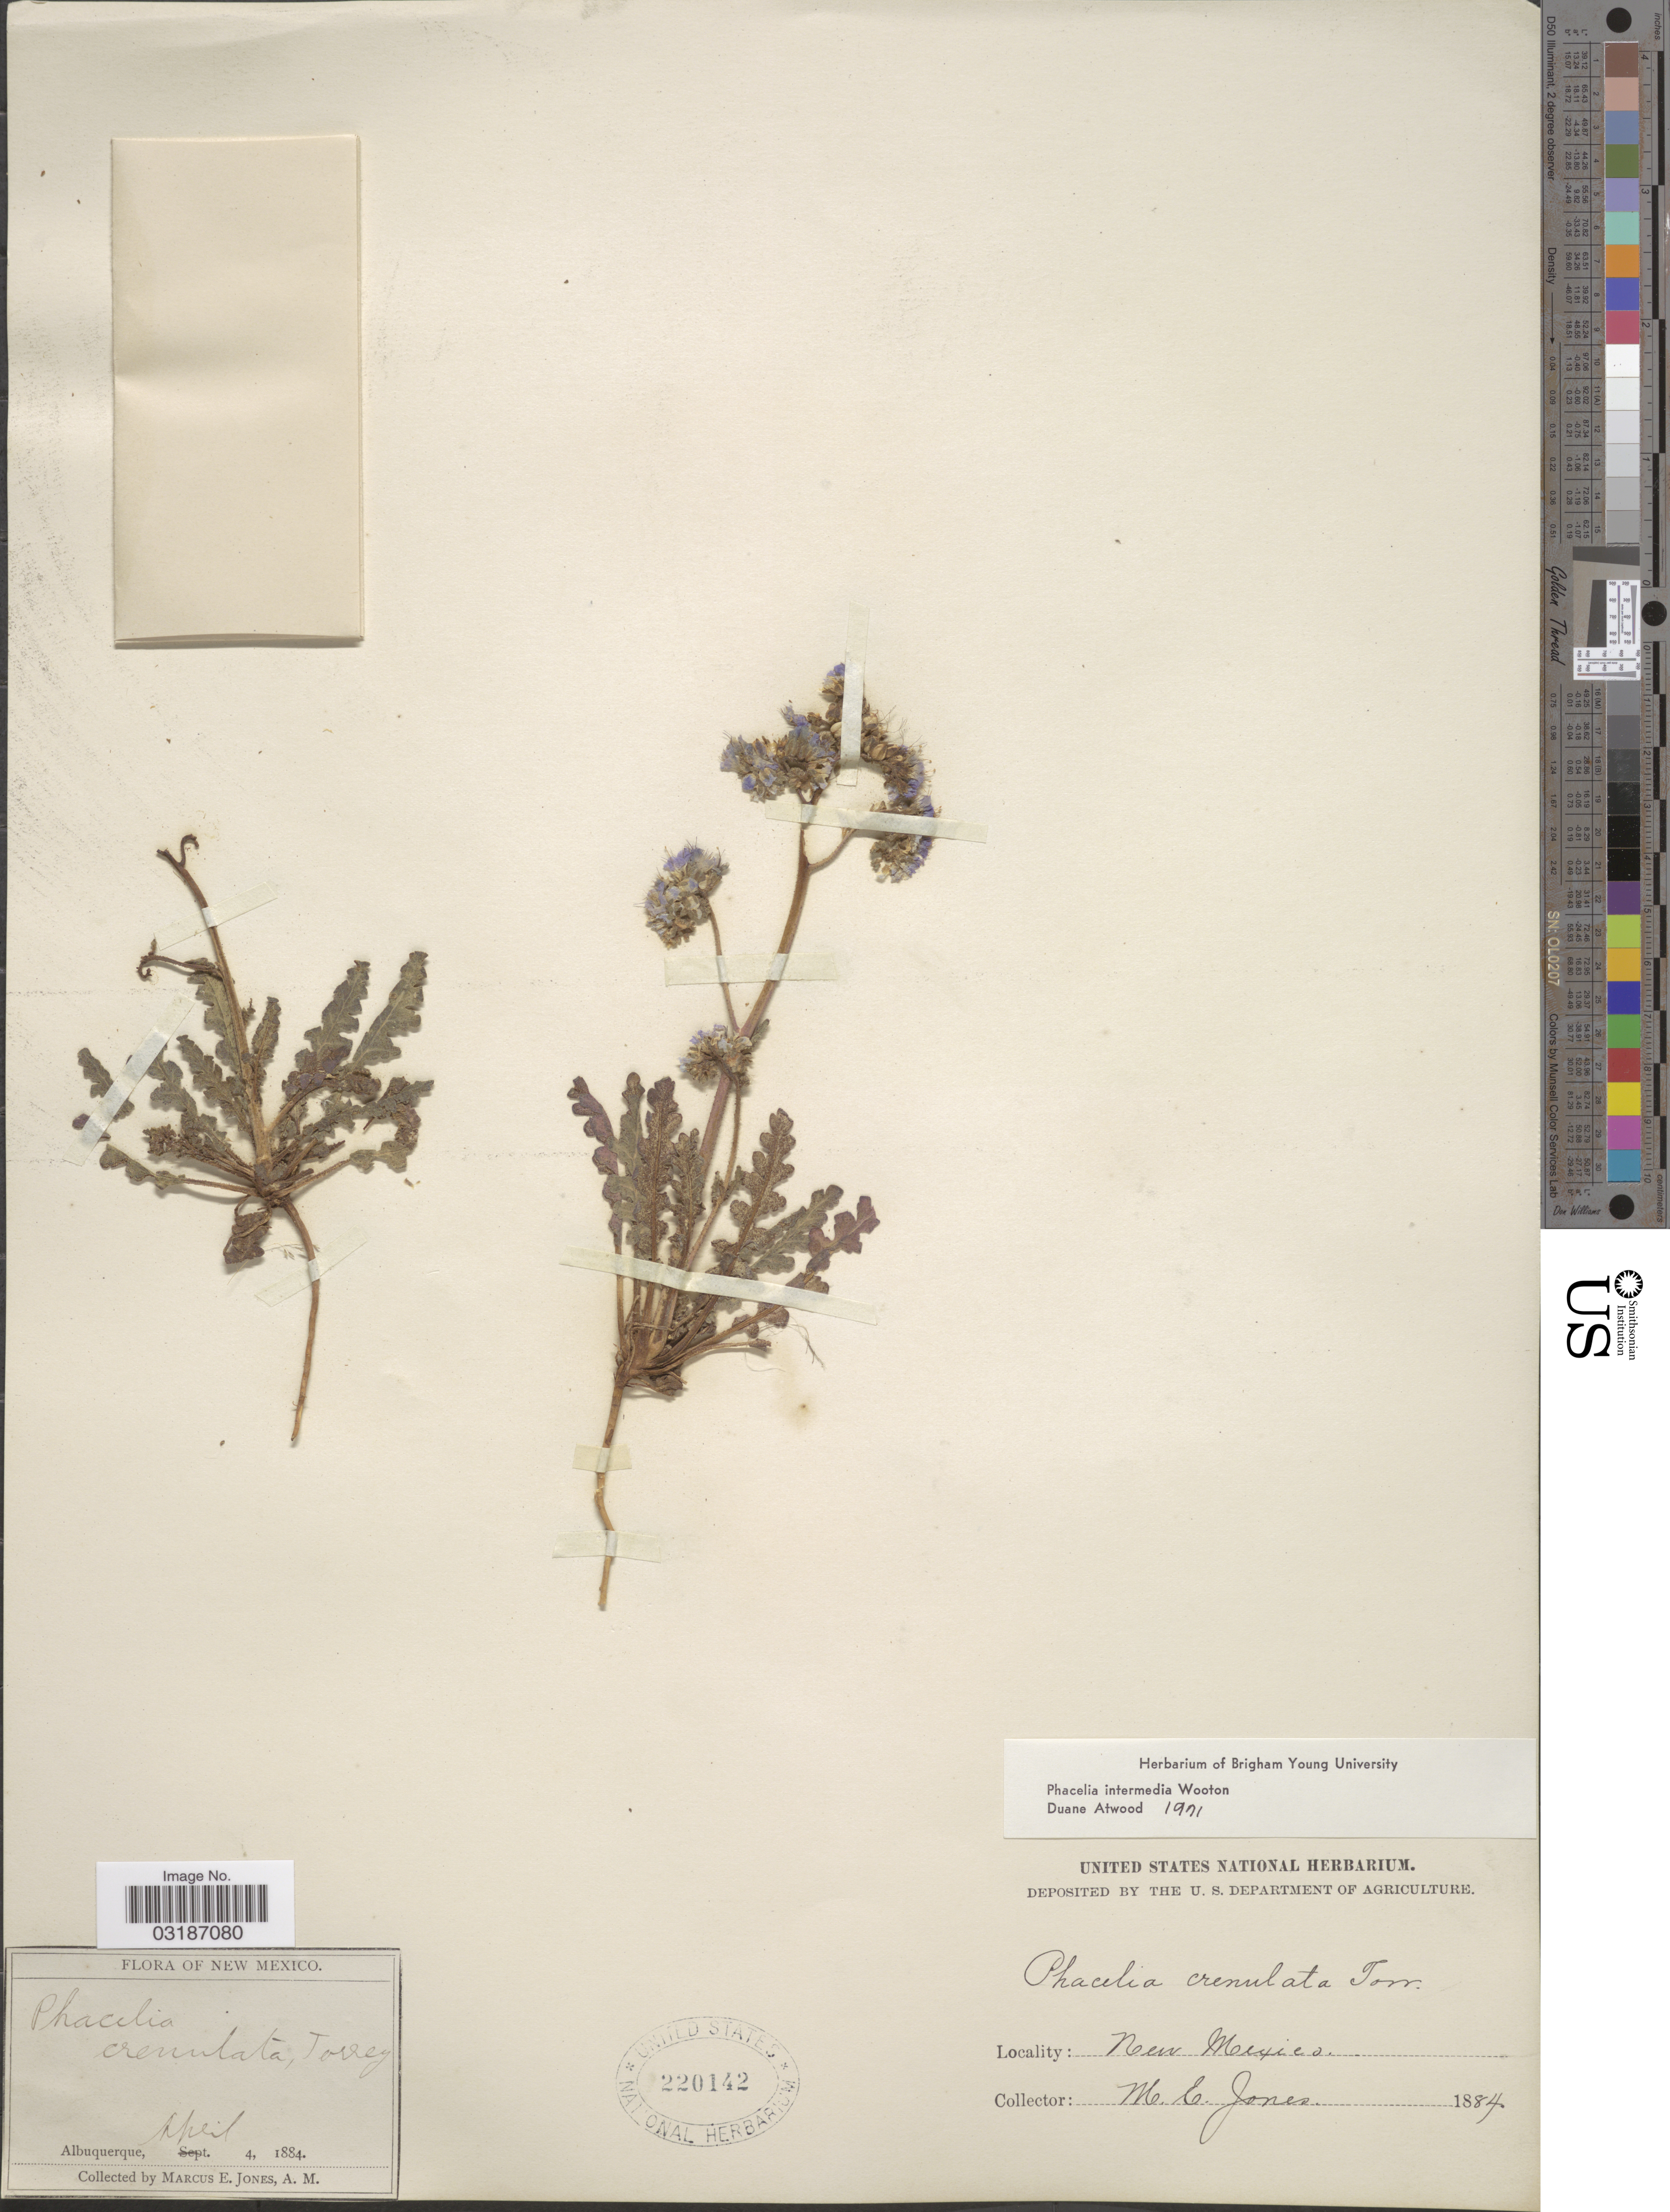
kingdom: Plantae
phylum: Tracheophyta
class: Magnoliopsida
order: Boraginales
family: Hydrophyllaceae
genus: Phacelia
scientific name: Phacelia intermedia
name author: Wooton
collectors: M. E. Jones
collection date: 1884-04-04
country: United States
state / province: New Mexico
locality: Albuquerque.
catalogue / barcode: US 220142